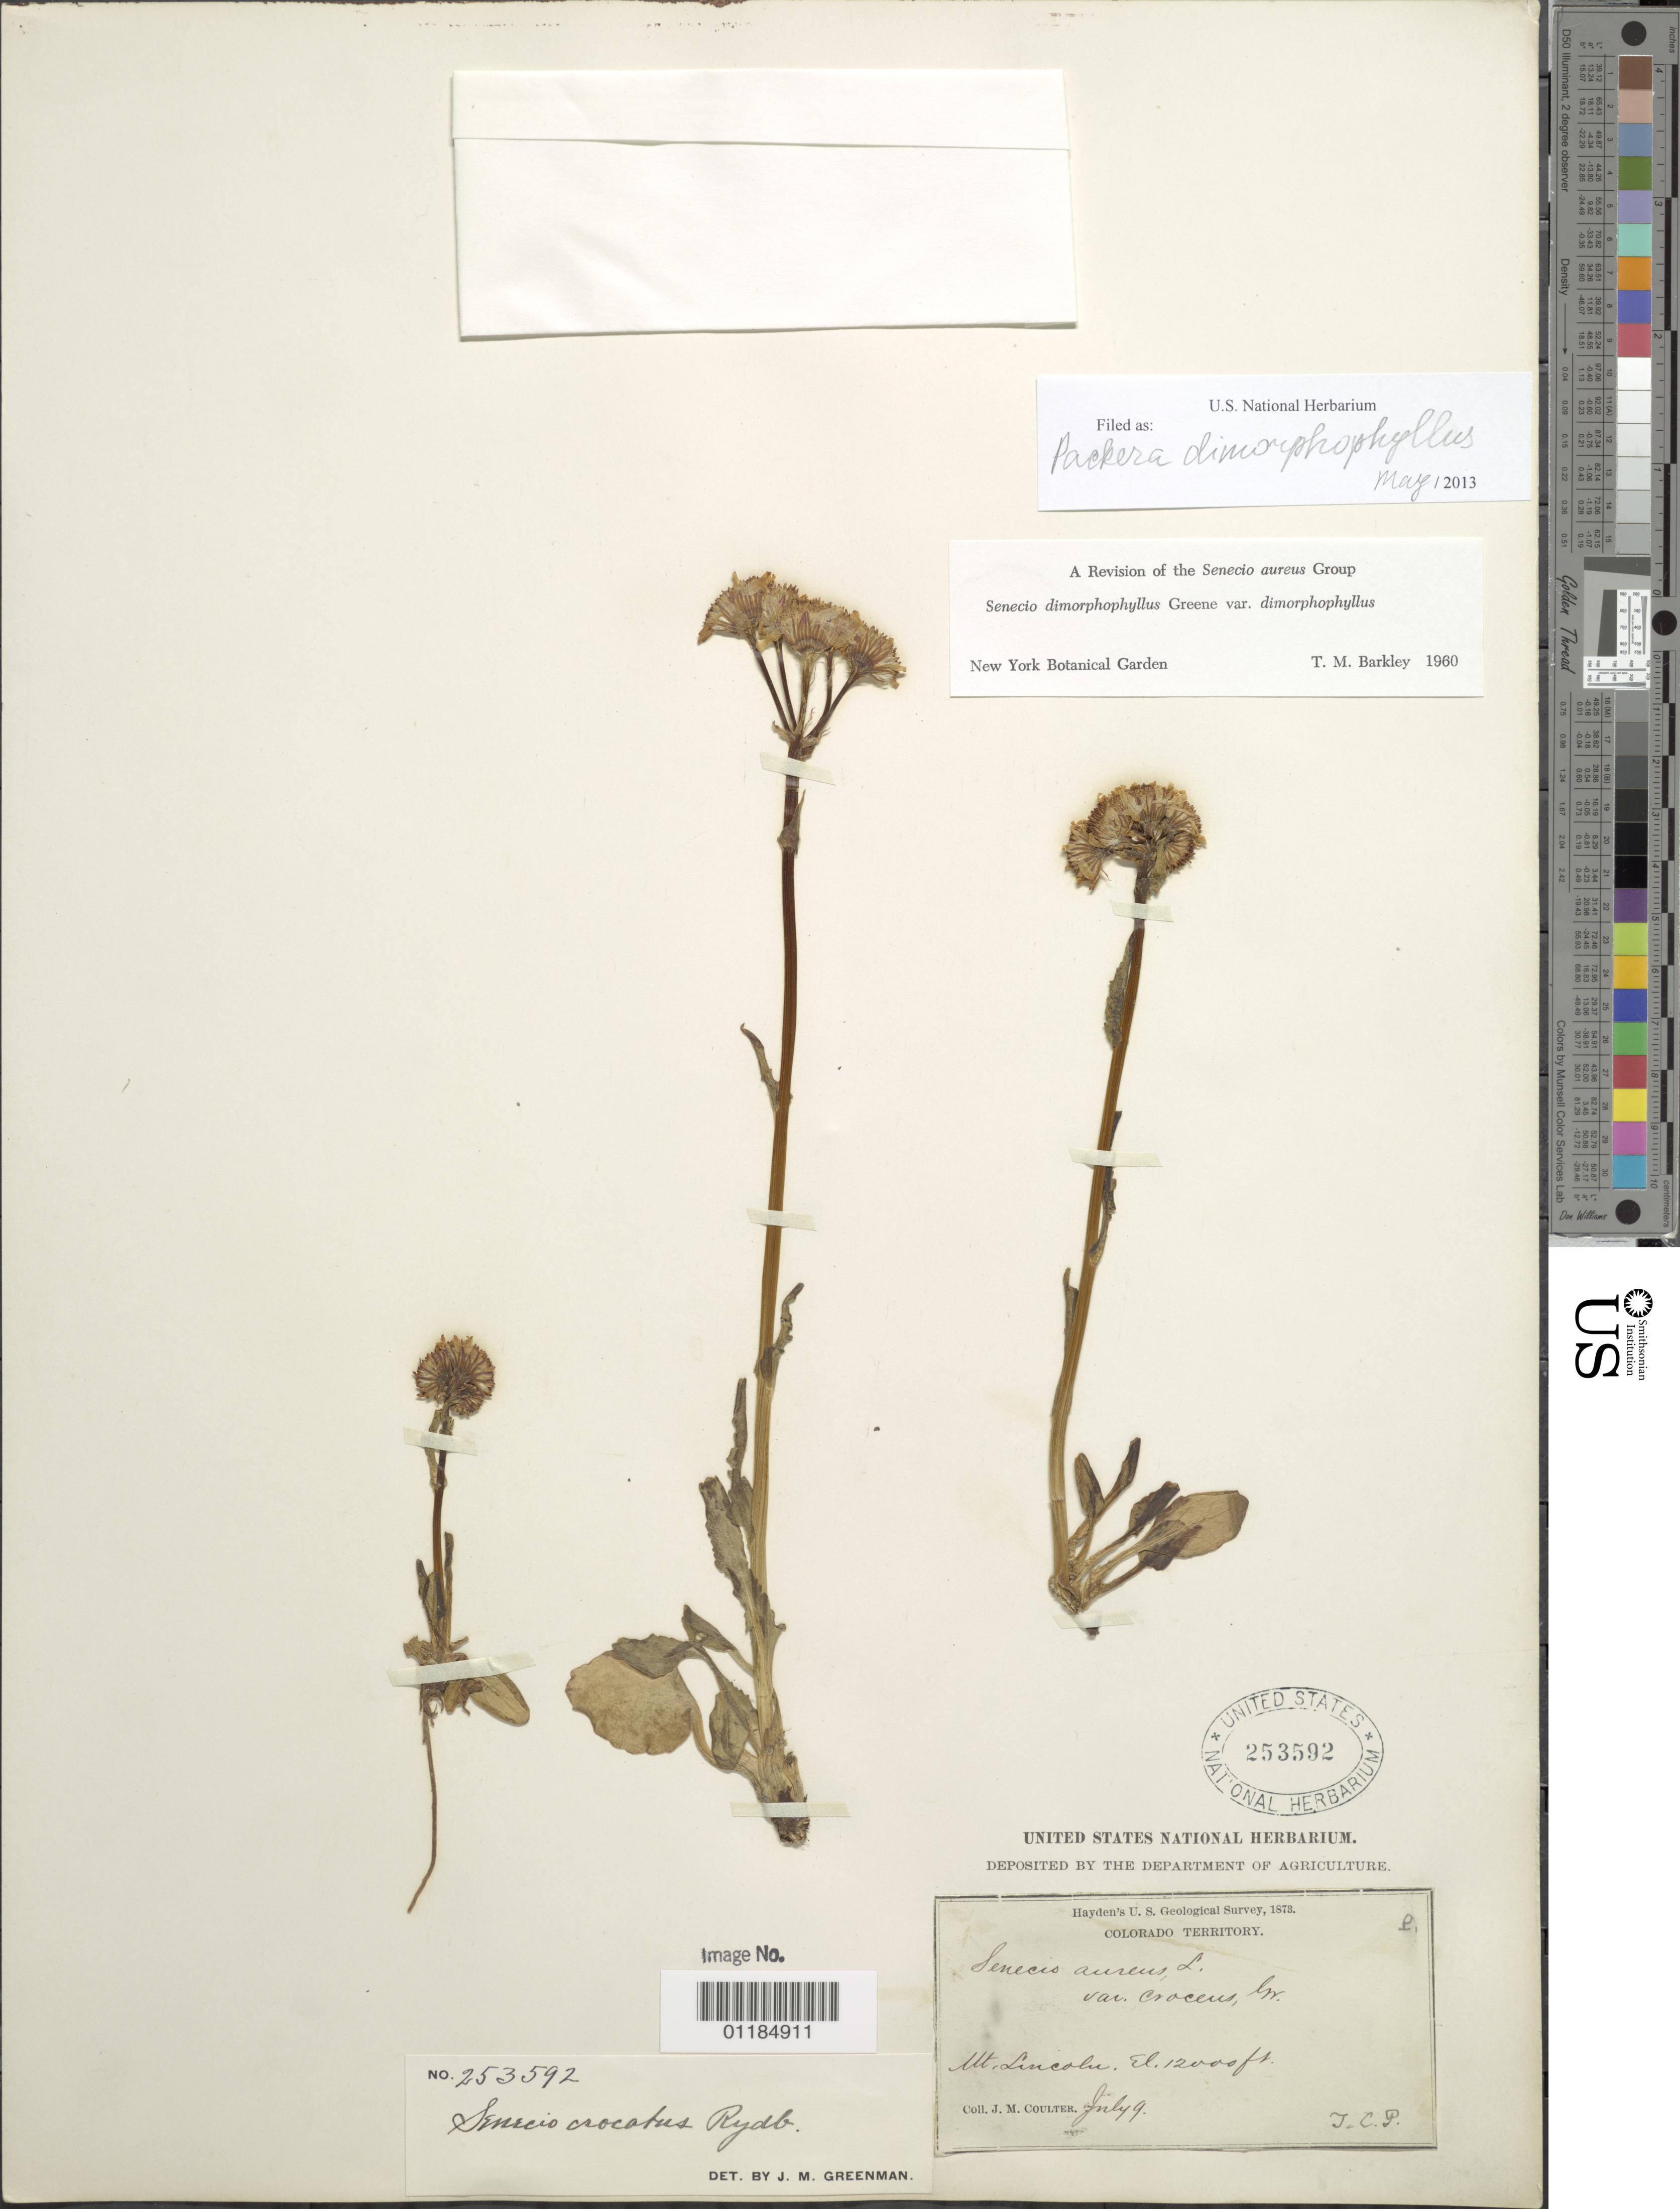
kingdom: Plantae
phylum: Tracheophyta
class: Magnoliopsida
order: Asterales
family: Asteraceae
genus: Packera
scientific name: Packera dimorphophylla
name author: (Greene) W.A. Weber & Á. Löve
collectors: J. M. Coulter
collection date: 1873-07-09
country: United States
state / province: Colorado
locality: Mt. Lincoln.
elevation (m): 3658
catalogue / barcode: US 253592